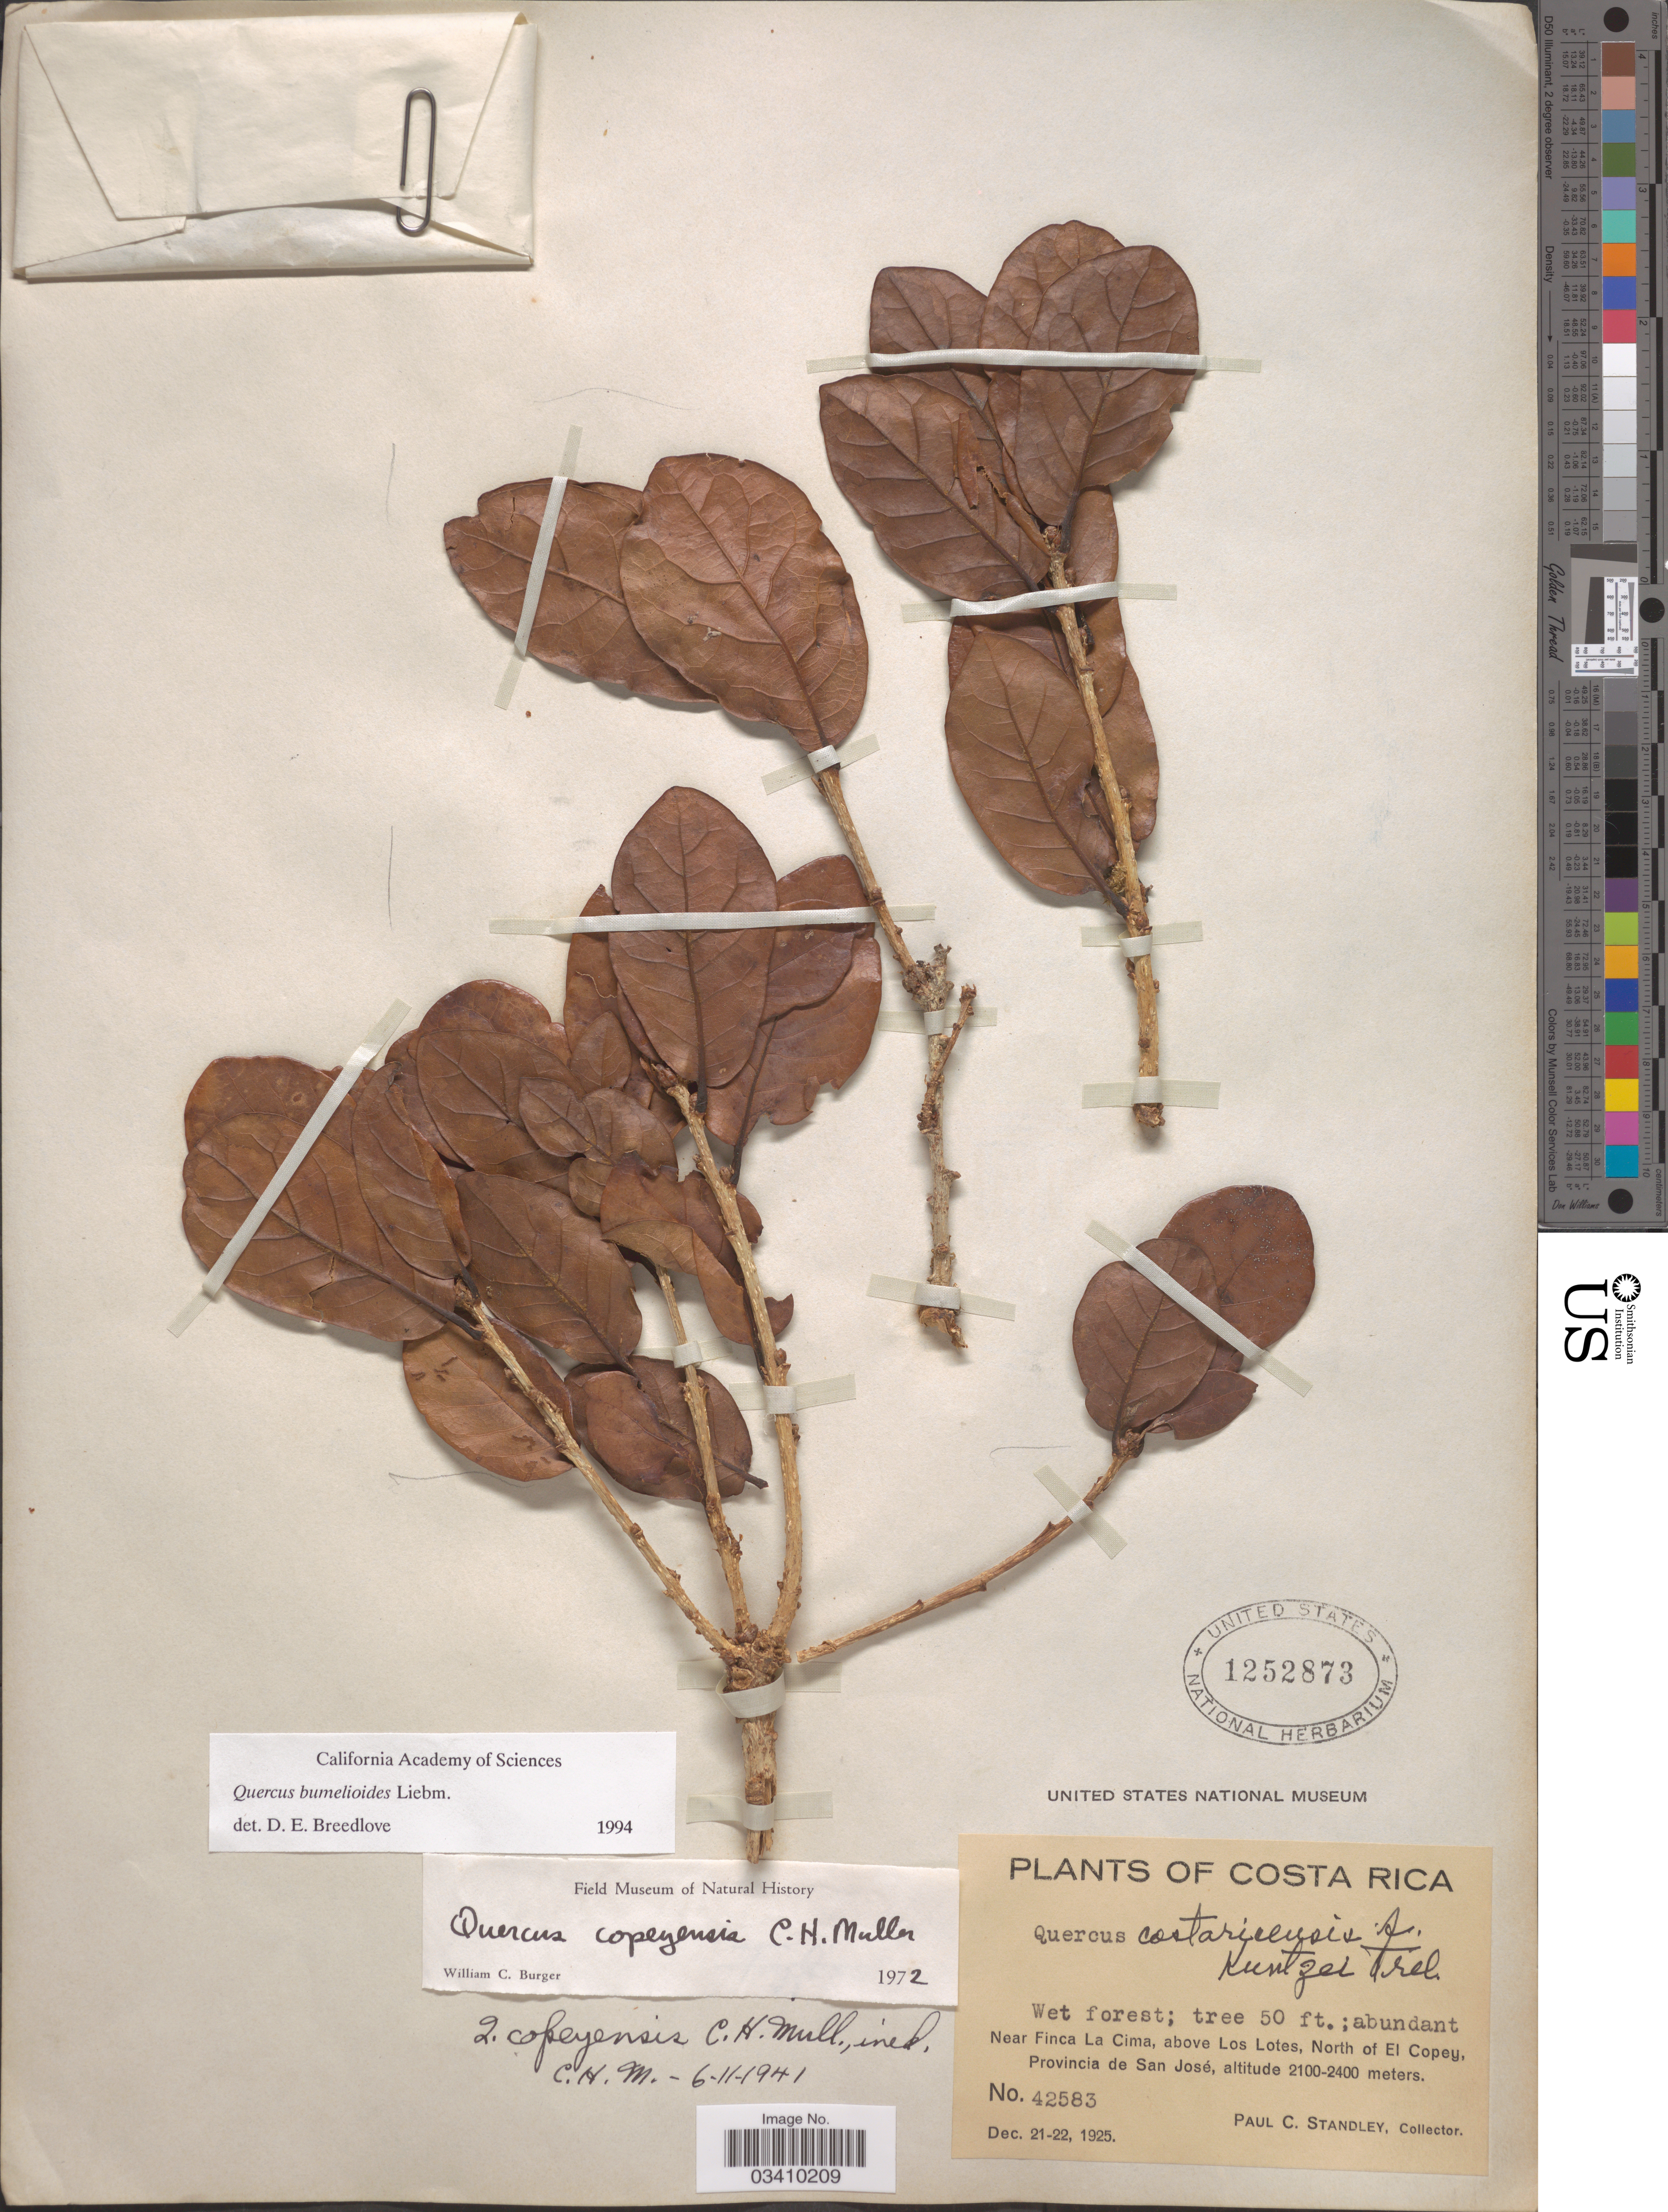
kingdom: Plantae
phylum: Tracheophyta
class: Magnoliopsida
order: Fagales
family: Fagaceae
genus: Quercus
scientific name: Quercus bumelioides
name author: Liebm.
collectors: P. C. Standley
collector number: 42583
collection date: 1925-12-21/1925-12-22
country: Costa Rica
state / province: San José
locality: Near Finca La Cima, above Los Lotes, North of El Copey.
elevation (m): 2100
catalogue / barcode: US 1252873